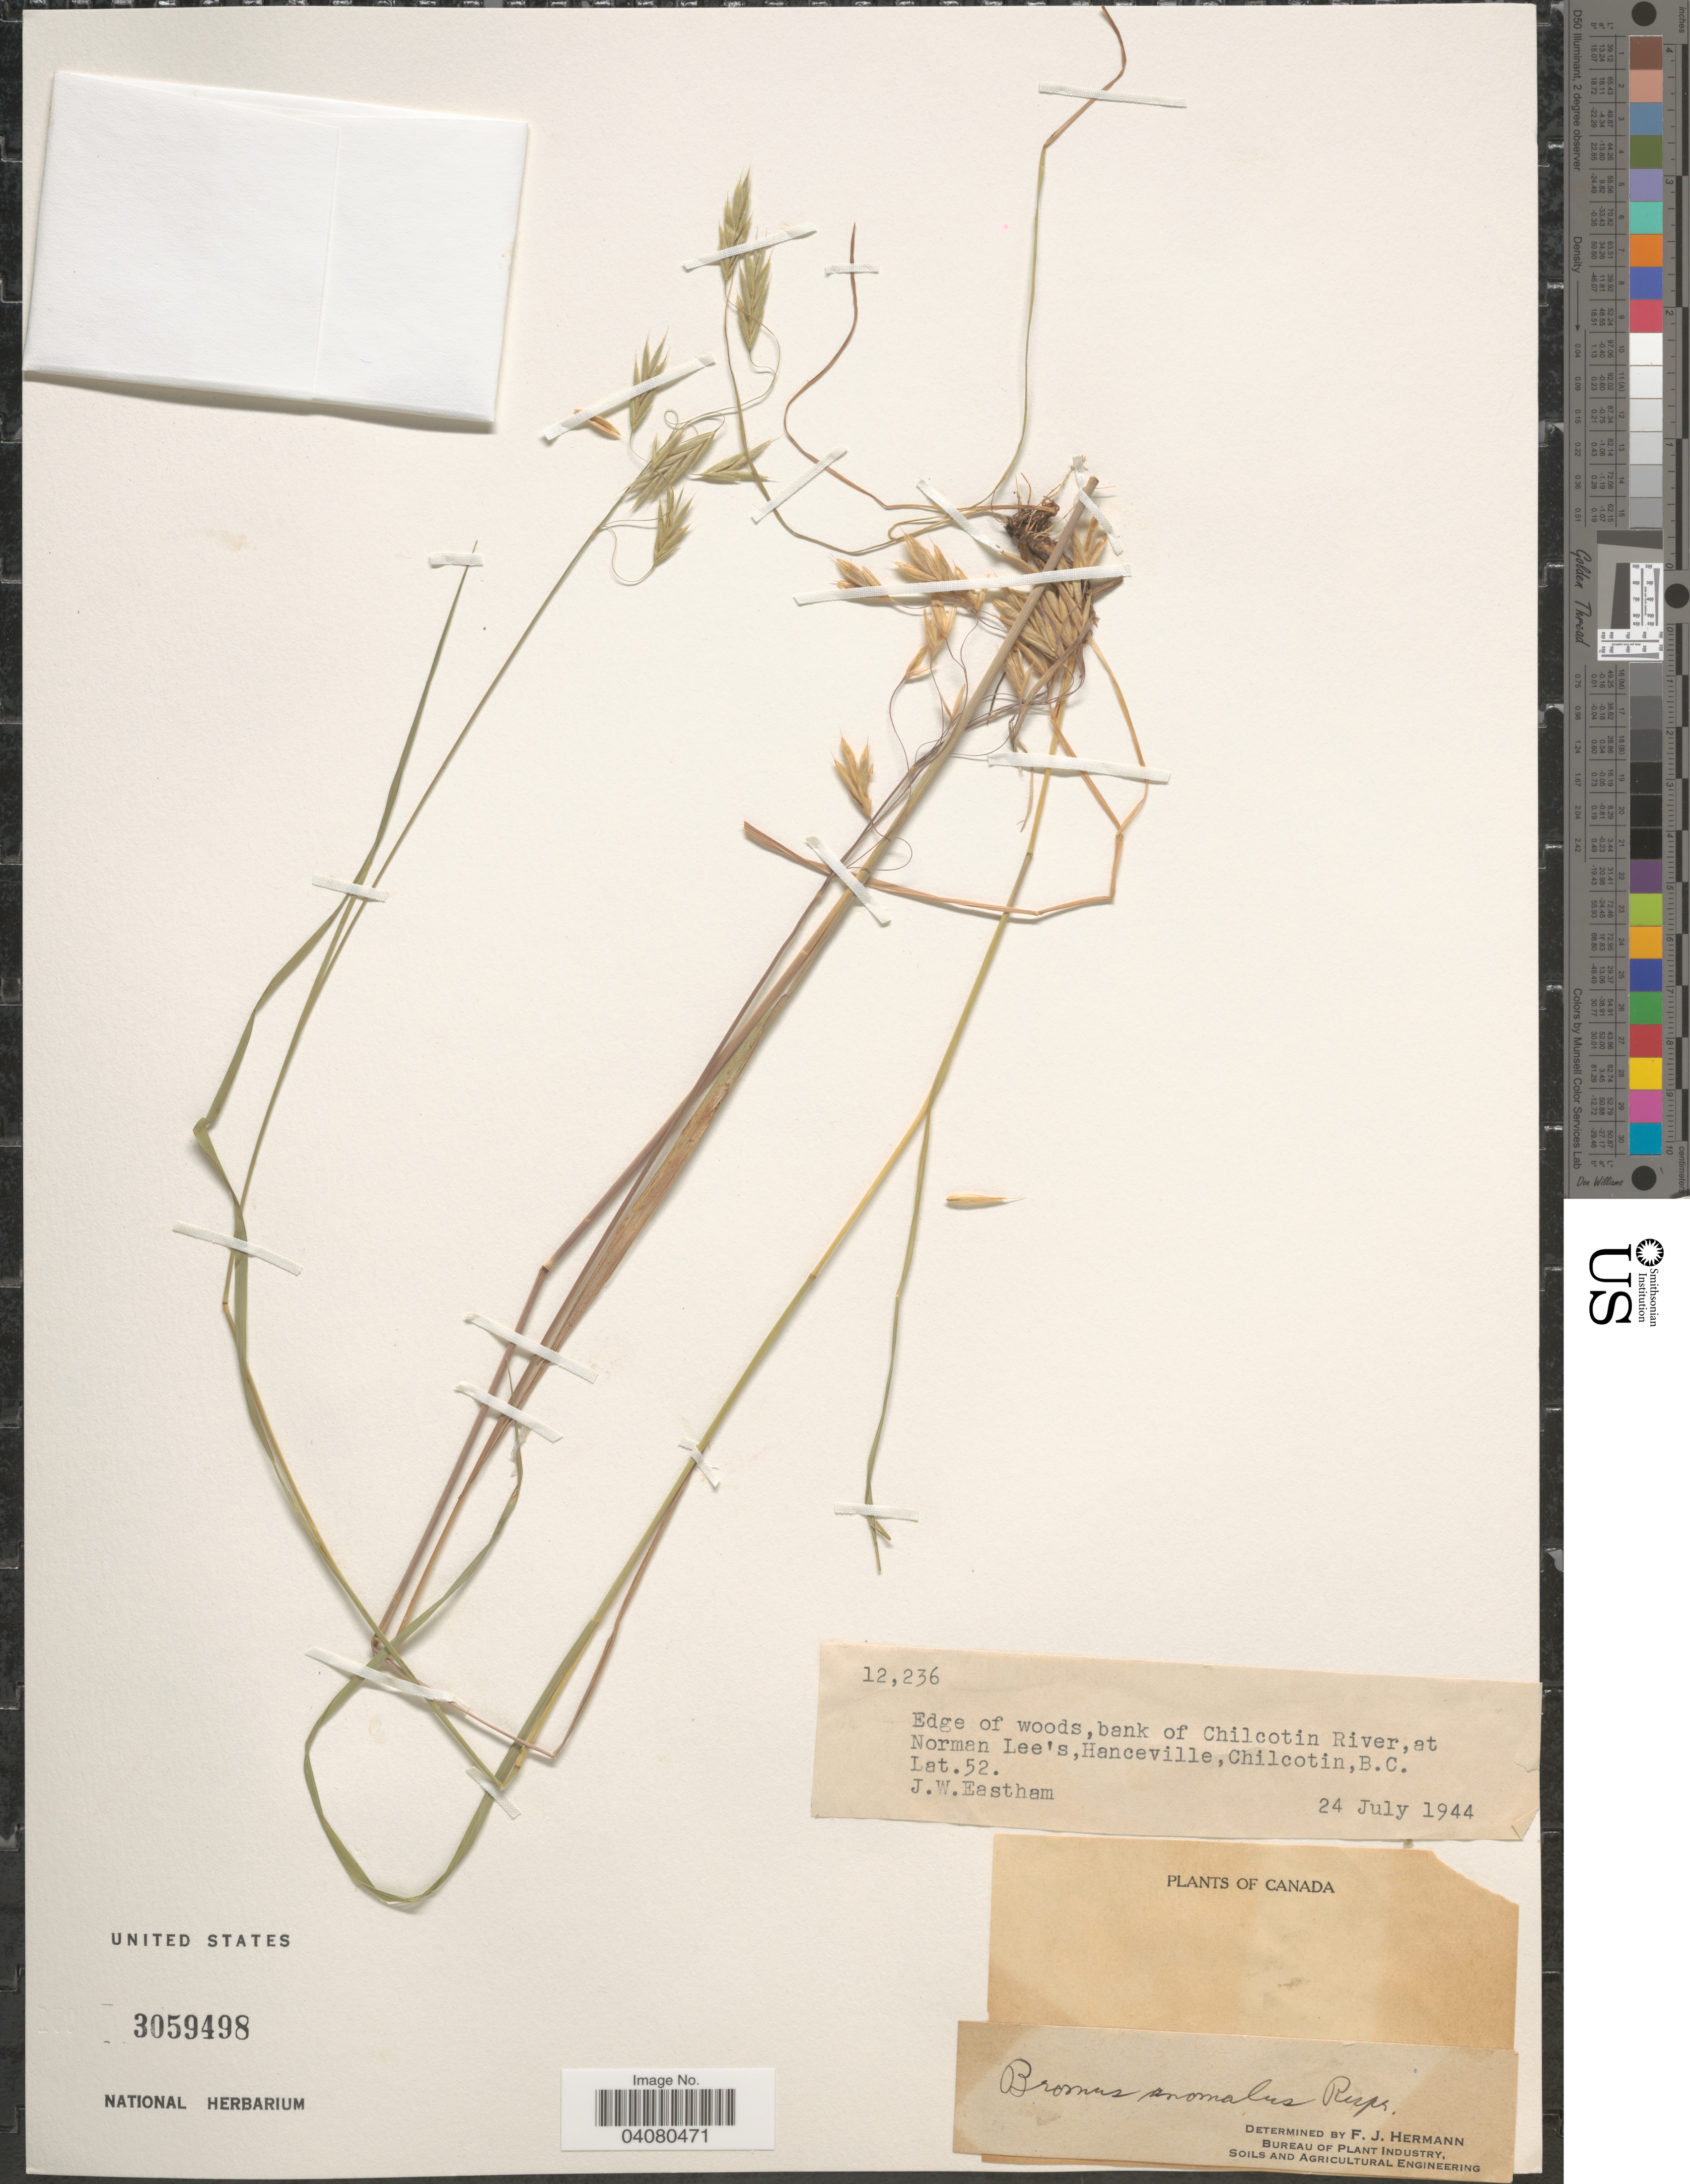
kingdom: Plantae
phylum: Tracheophyta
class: Liliopsida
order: Poales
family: Poaceae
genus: Bromus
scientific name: Bromus anomalus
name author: Rupr. ex E. Fourn.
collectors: J. Eastham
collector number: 12236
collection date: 1944-07-24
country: Canada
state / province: British Columbia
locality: Edge of woods,bank of Chilcotin River,at Norman Lee's,Hanceville,Chilcotin.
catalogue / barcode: US 3059498